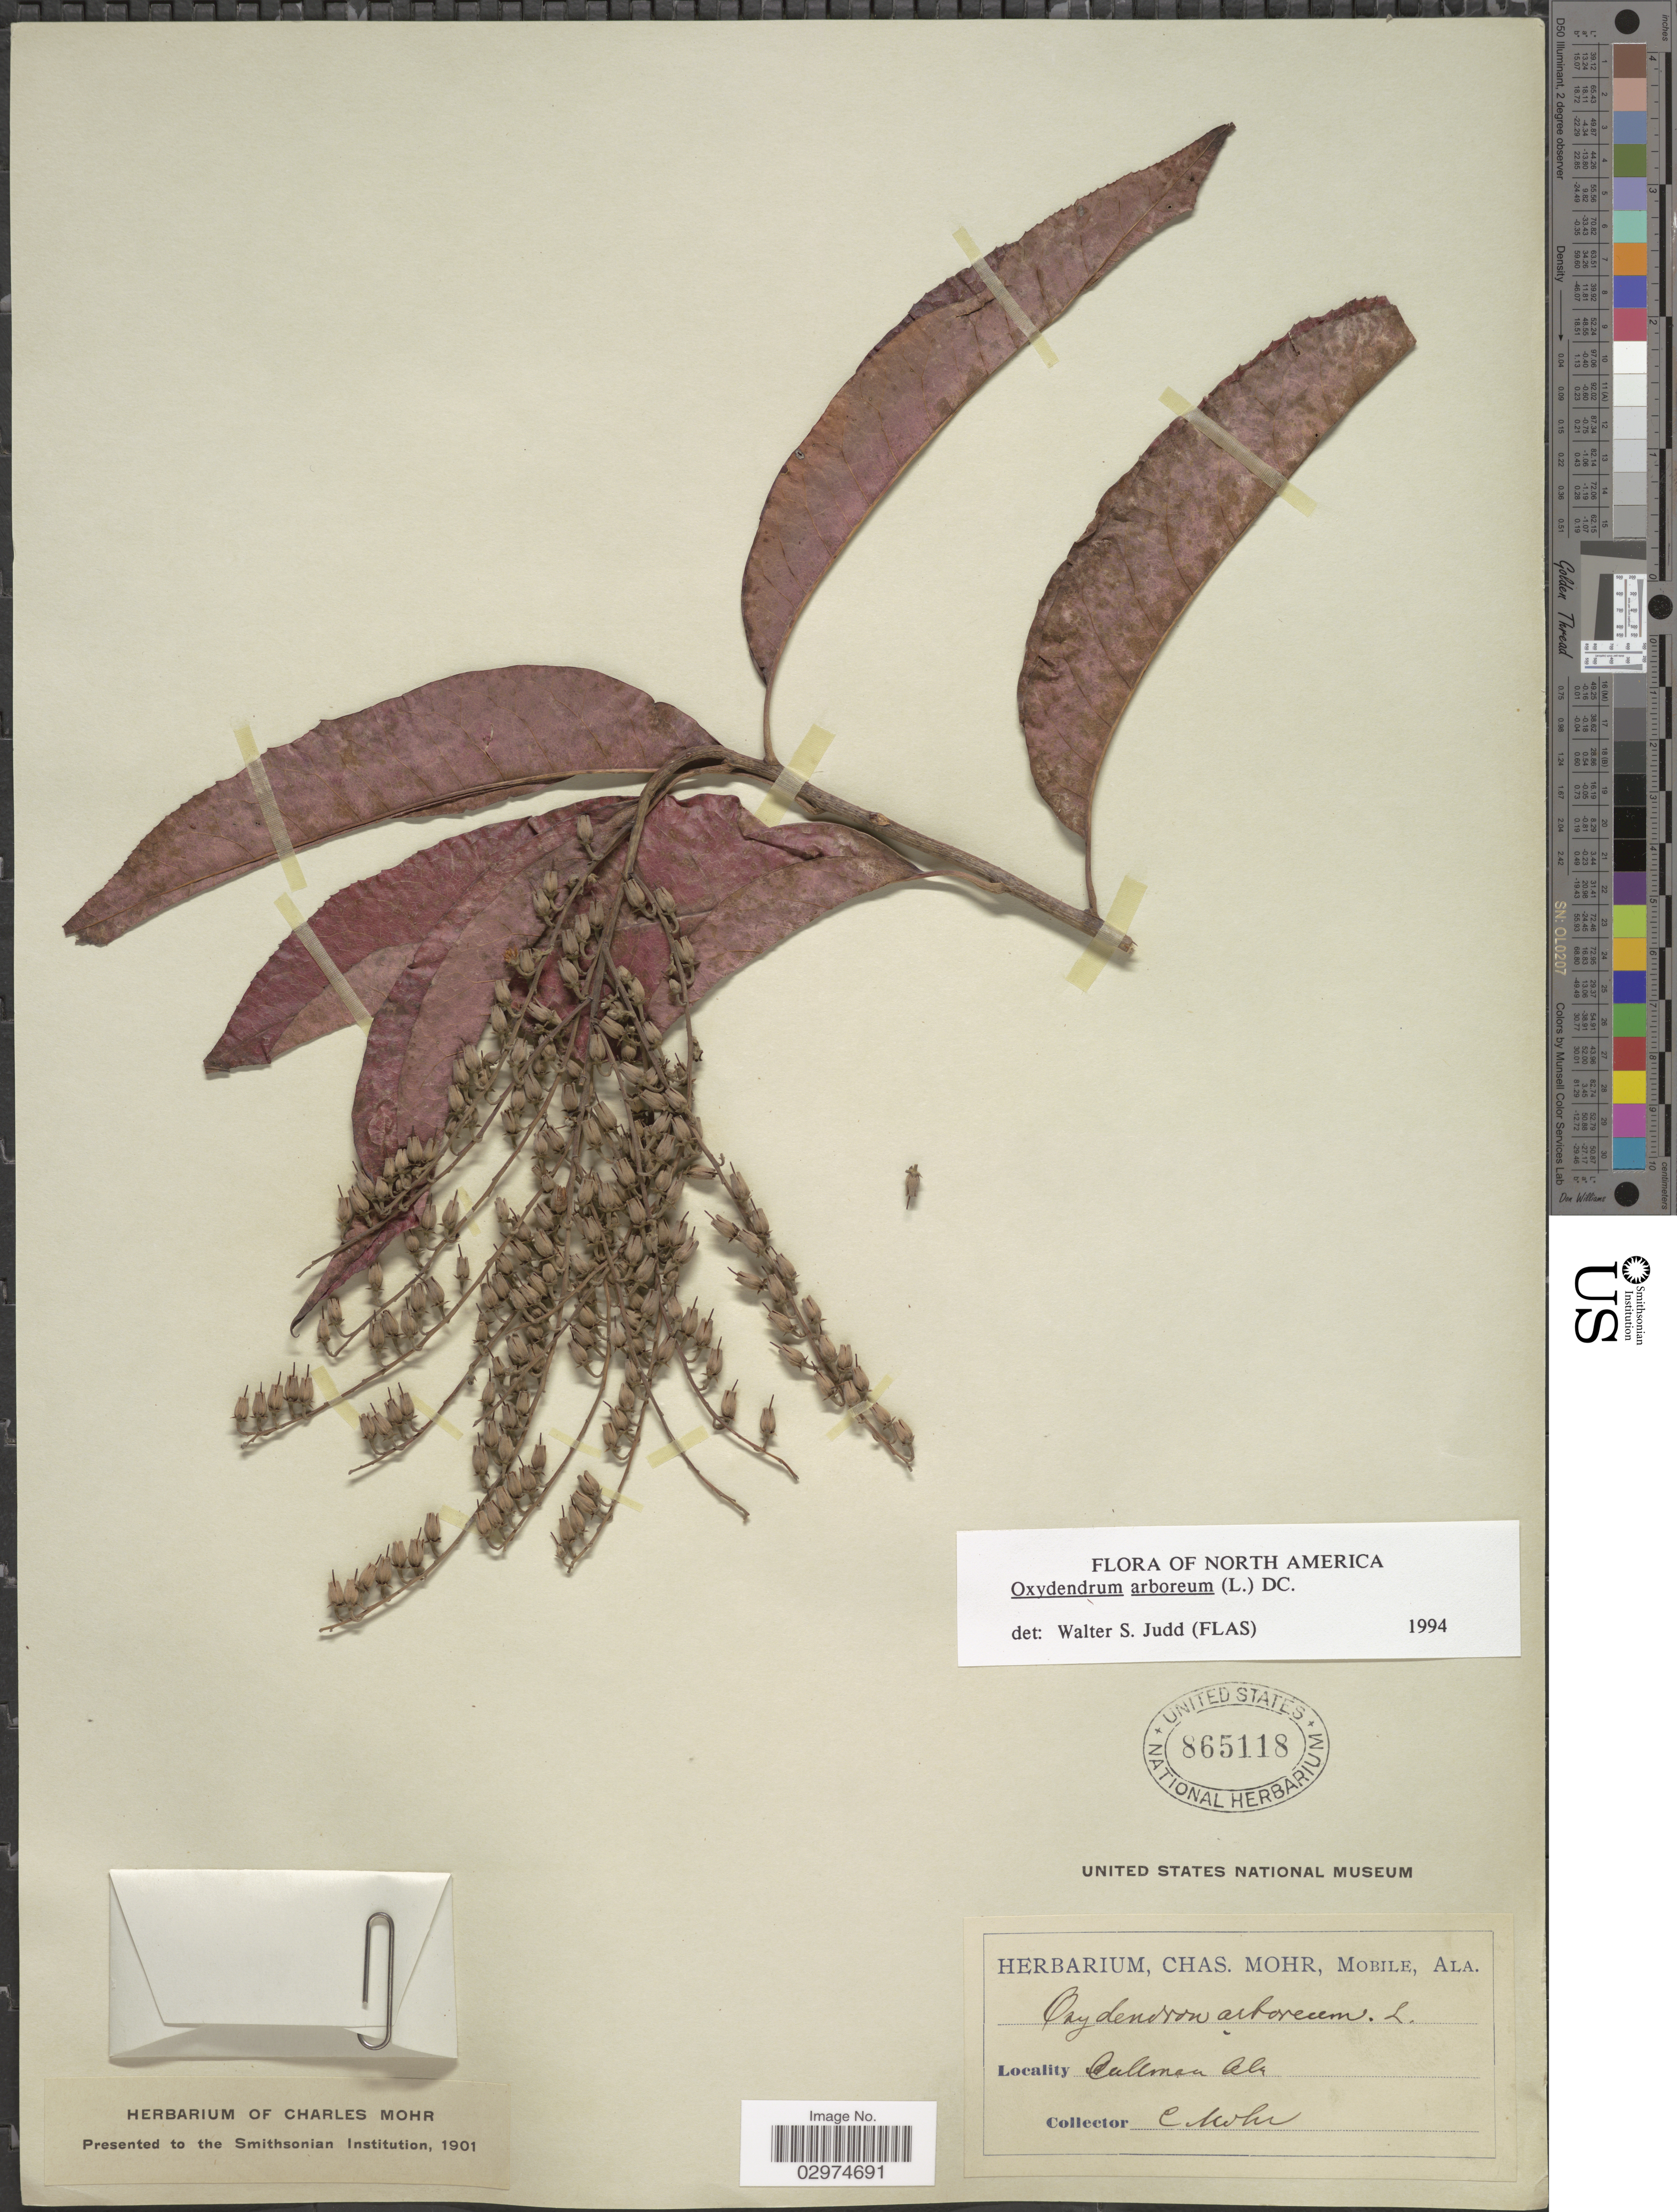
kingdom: Plantae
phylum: Tracheophyta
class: Magnoliopsida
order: Ericales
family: Ericaceae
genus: Oxydendrum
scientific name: Oxydendrum arboreum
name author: (L.) DC.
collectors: C. T. Mohr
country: United States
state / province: Alabama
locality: Cullman.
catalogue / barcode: US 865118